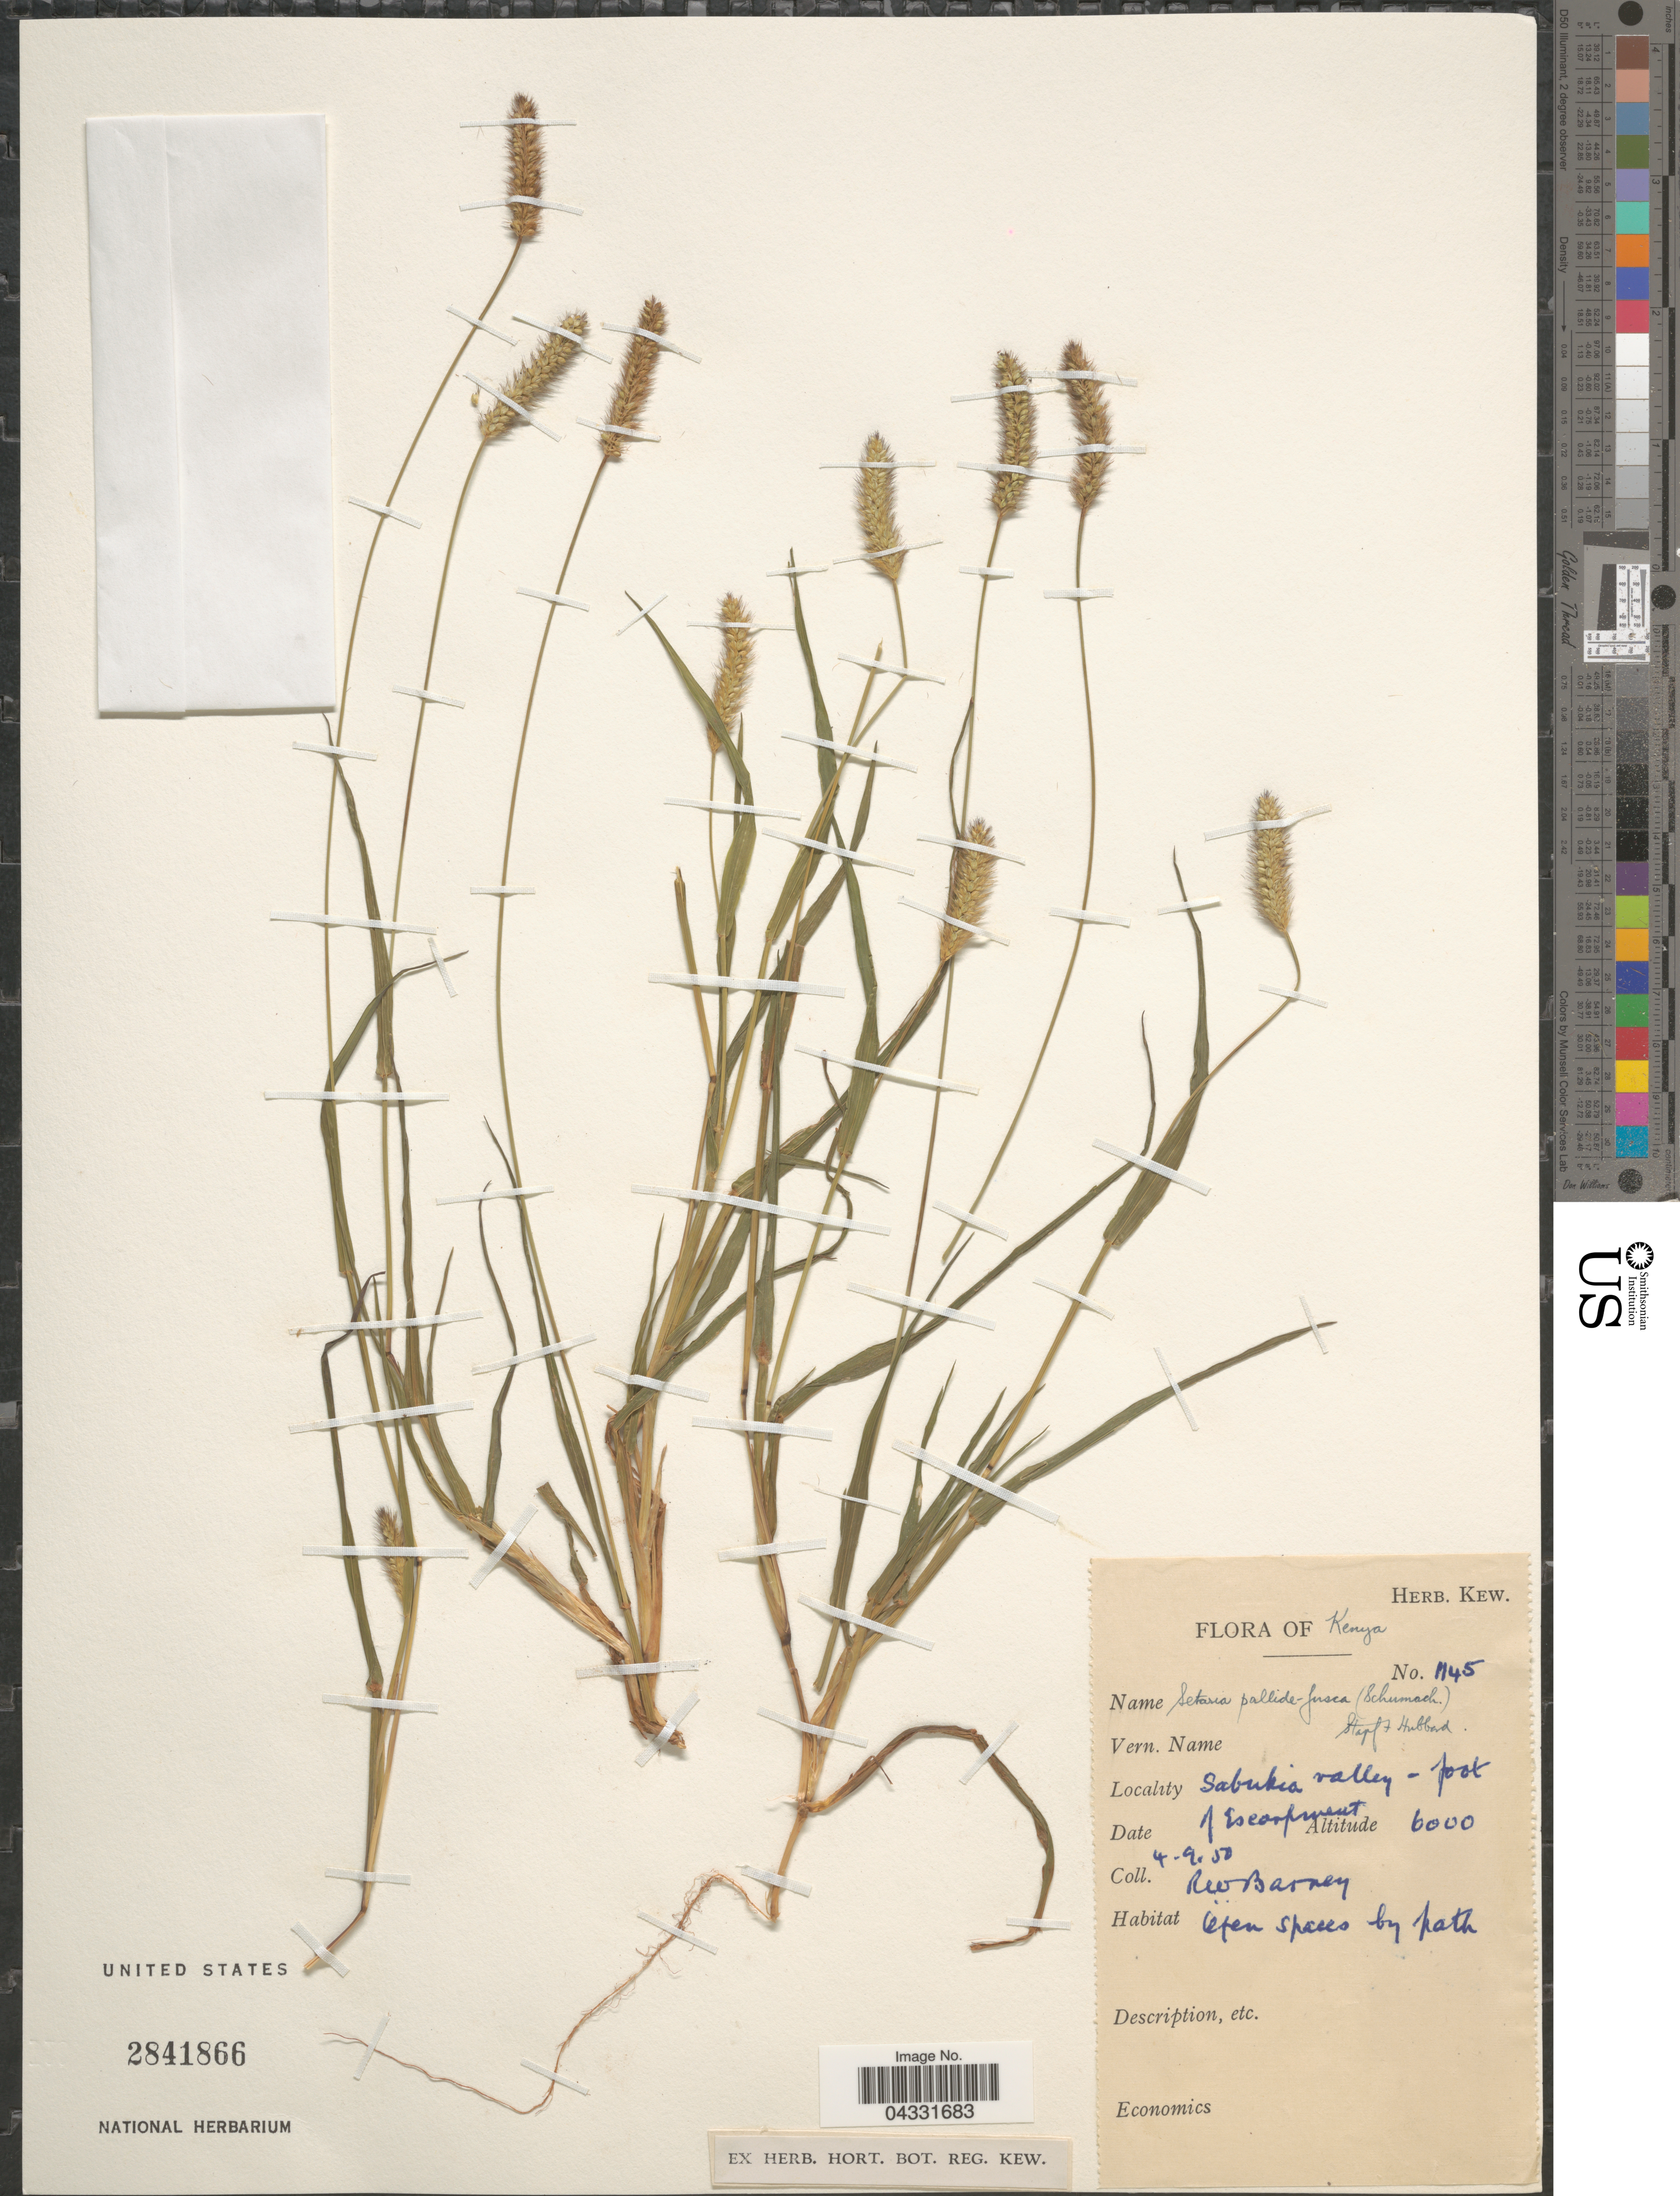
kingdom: Plantae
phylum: Tracheophyta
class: Liliopsida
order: Poales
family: Poaceae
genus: Setaria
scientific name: Setaria pallide-fusca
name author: (Schumach.) Stapf & C.E. Hubb.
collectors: Barney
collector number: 1145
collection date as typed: Transcribed d/m/y: 4/9/50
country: Kenya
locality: Sabukia valley - foot of Escarpment.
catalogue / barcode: US 2841866